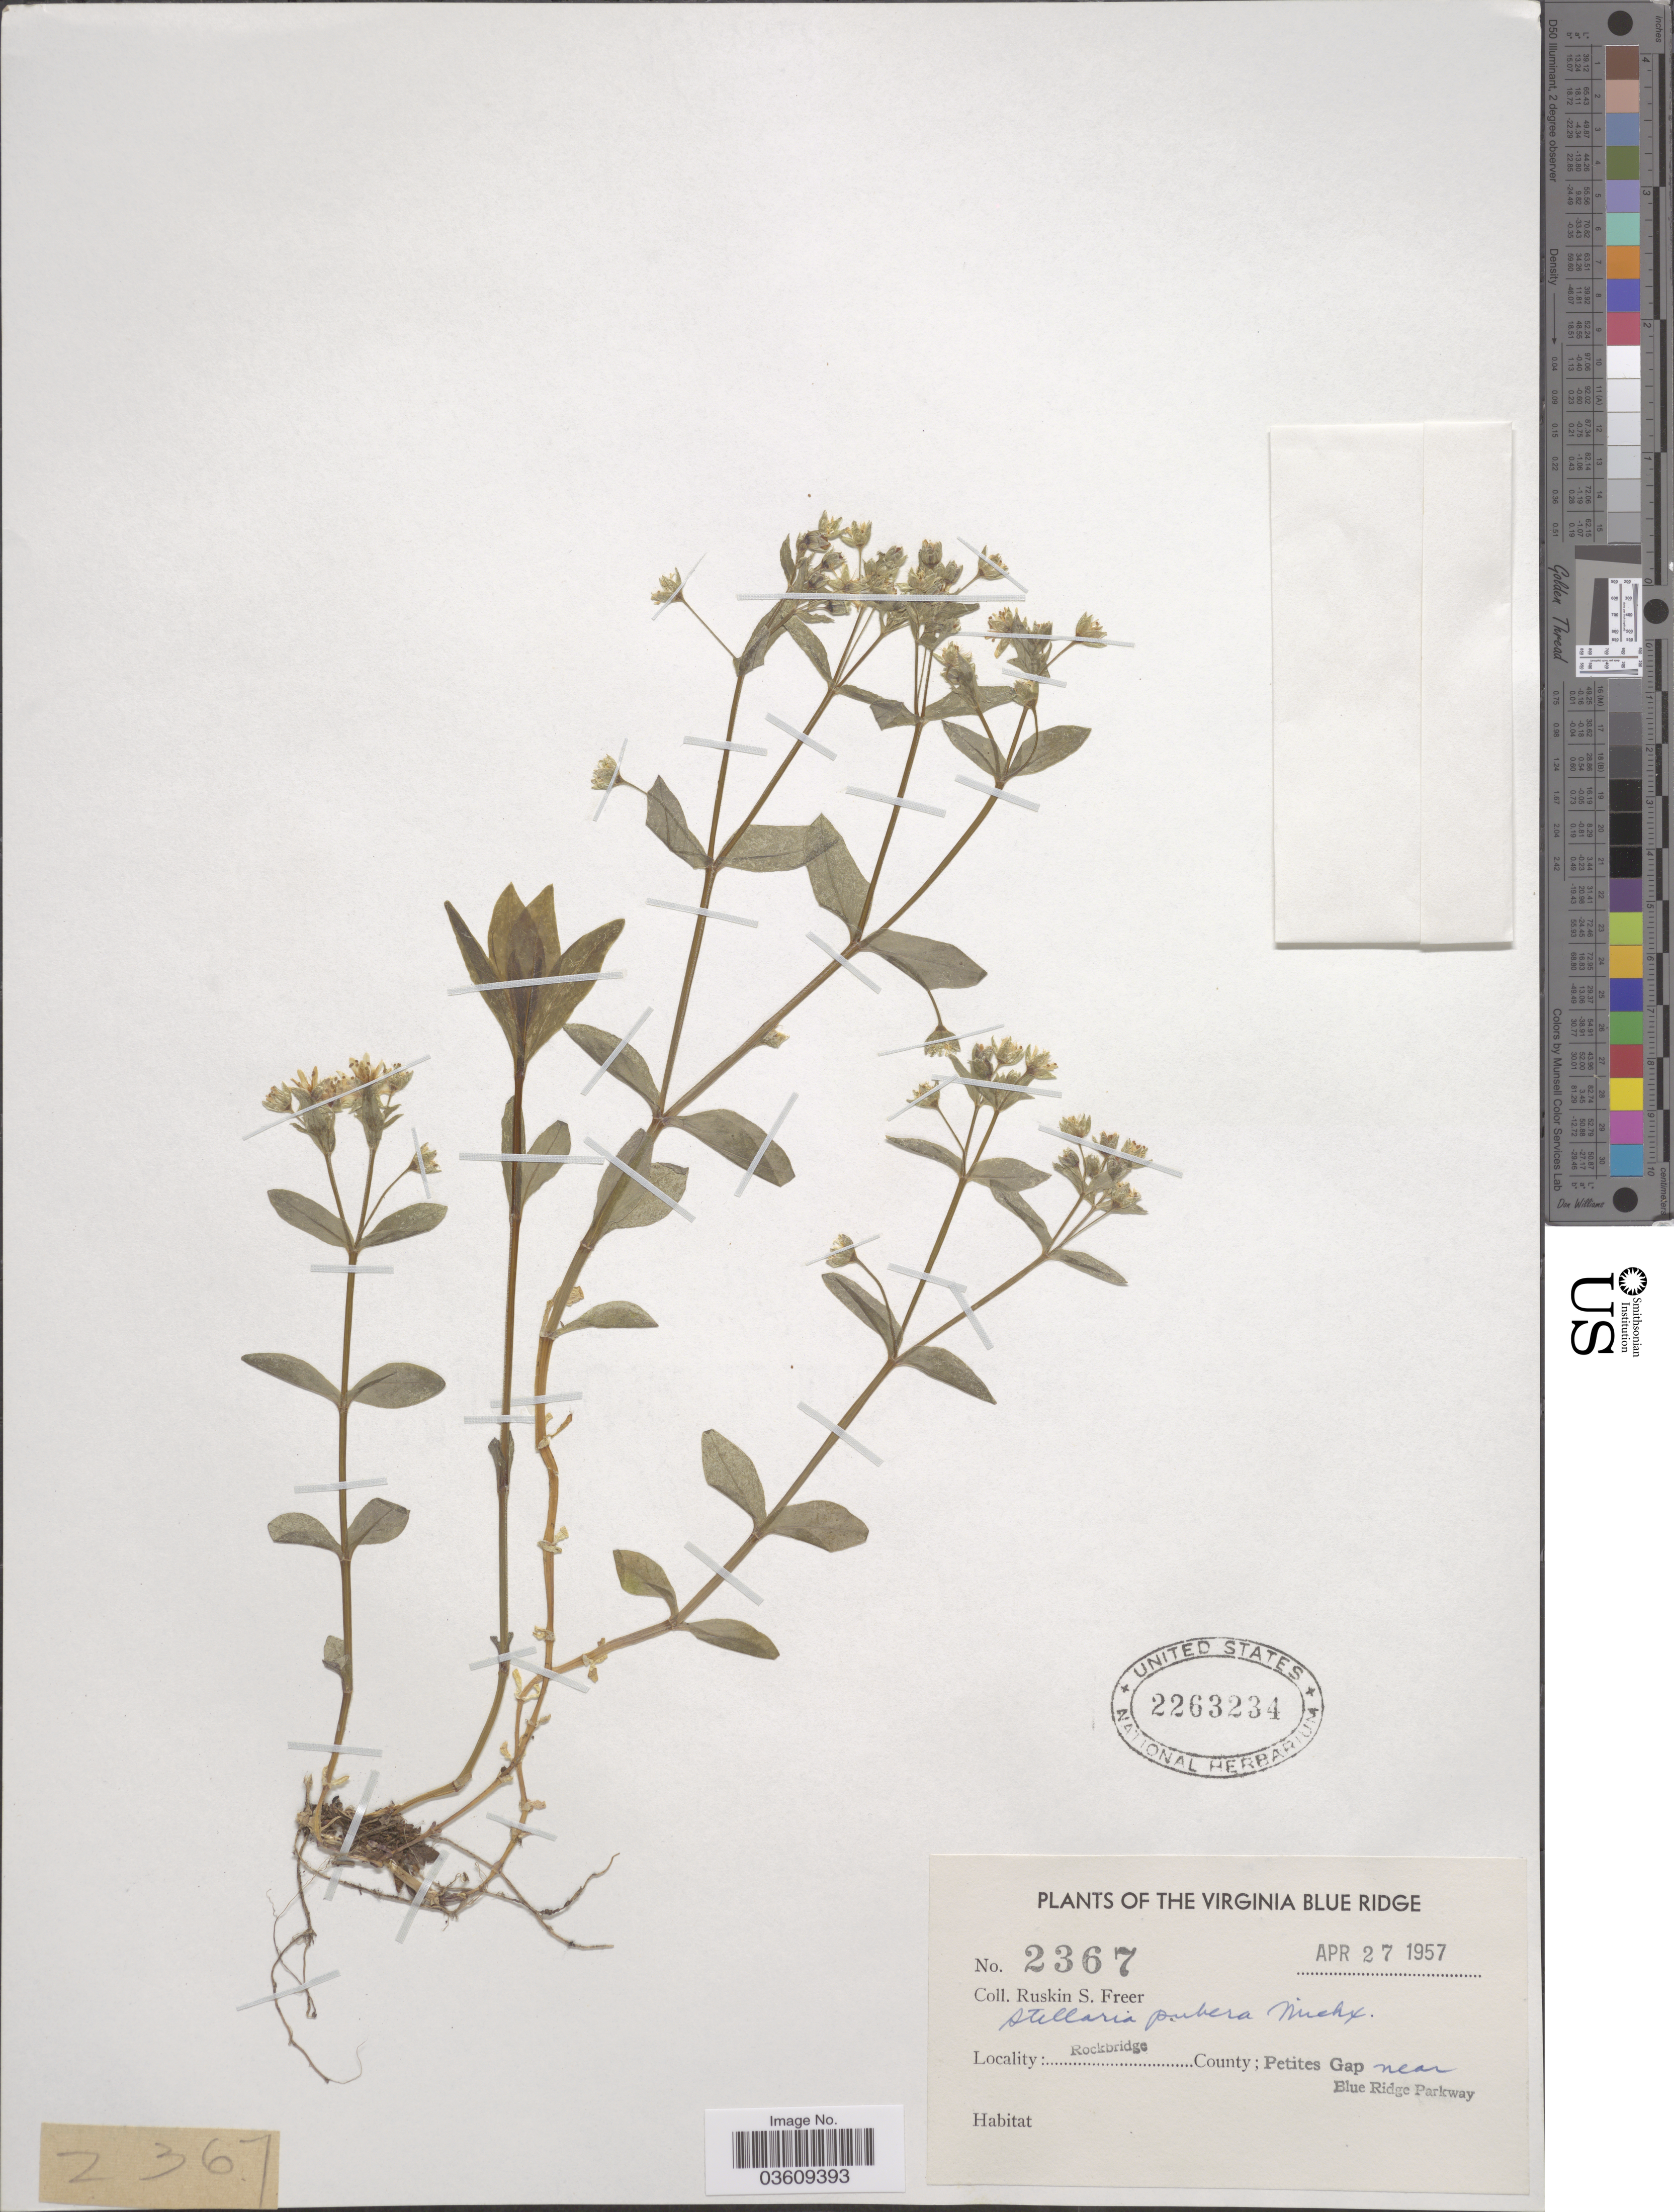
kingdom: Plantae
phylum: Tracheophyta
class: Magnoliopsida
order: Caryophyllales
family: Caryophyllaceae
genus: Stellaria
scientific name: Stellaria pubera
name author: Michx.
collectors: R. Freer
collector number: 2367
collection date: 1957-04-27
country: United States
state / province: Virginia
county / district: Rockbridge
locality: The Virginia Blue Ridge. Rockbridge County; Petites Gap near Blue Ridge Parkway.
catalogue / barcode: US 2263234